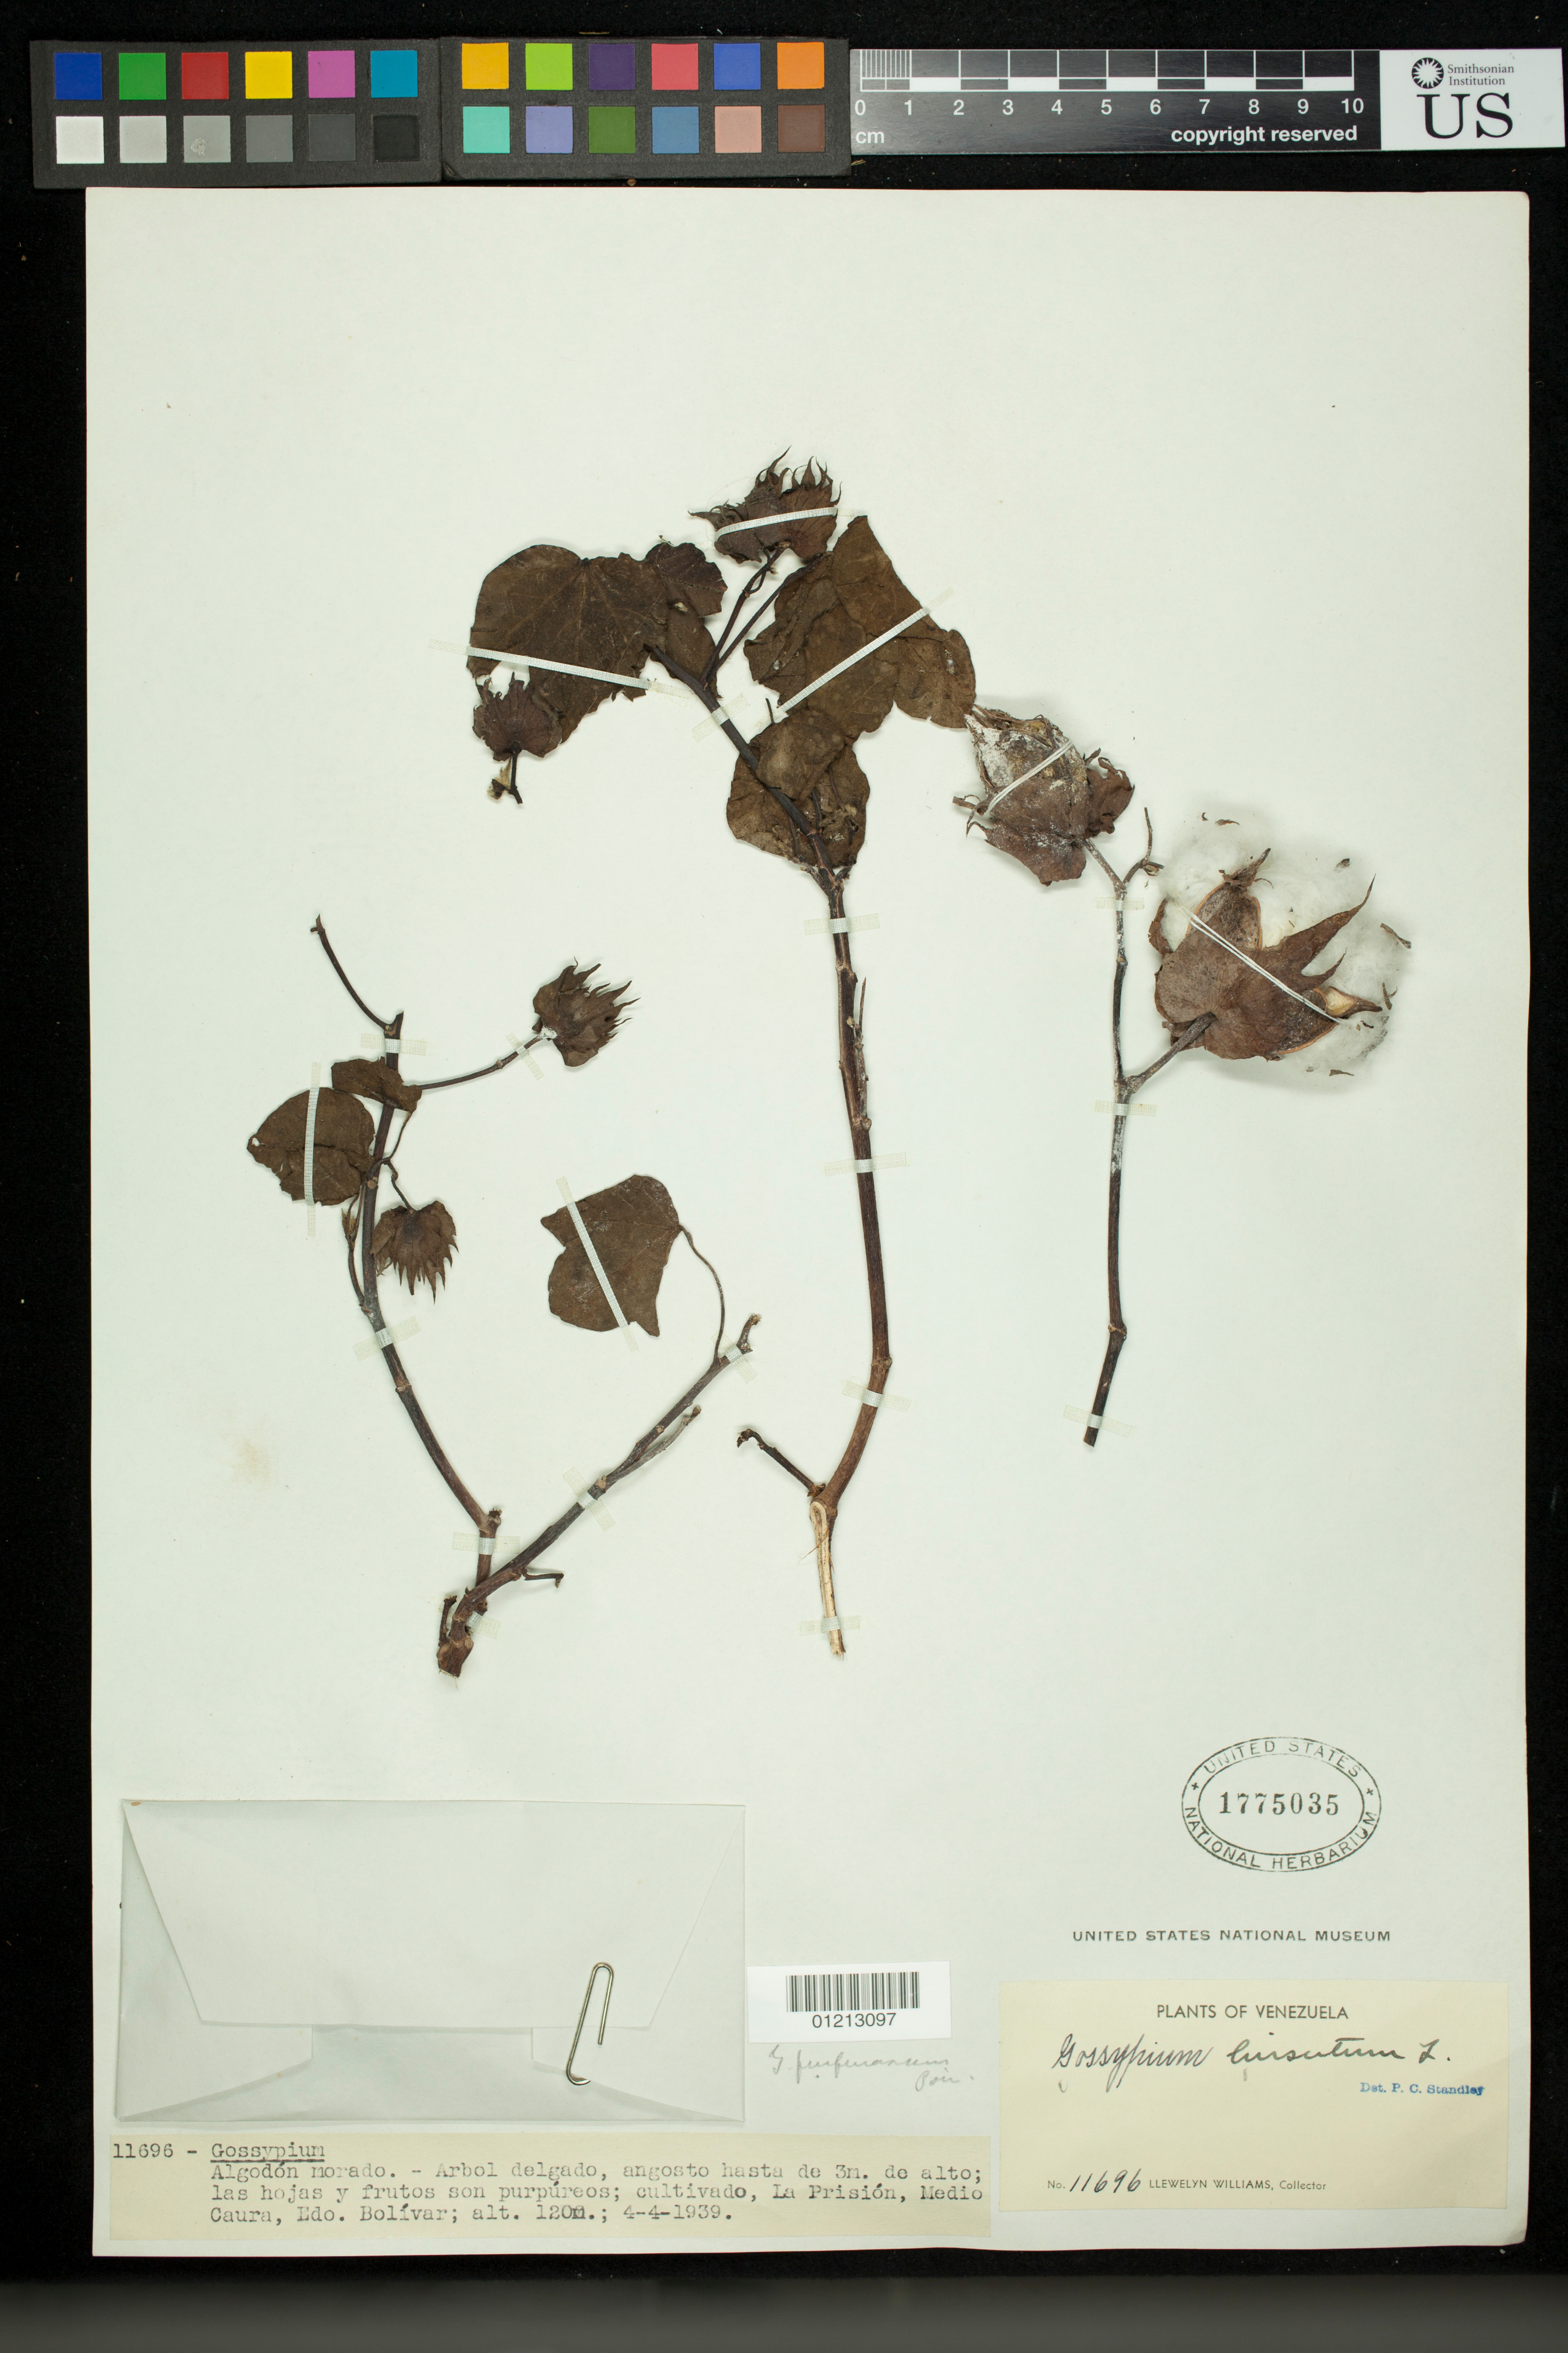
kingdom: Plantae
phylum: Tracheophyta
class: Magnoliopsida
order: Malvales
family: Malvaceae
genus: Gossypium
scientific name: Gossypium purpurascens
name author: Poir.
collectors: Ll. Williams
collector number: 11696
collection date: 1939-04-04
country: Venezuela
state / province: Bolivar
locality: La Prision, Medio Caura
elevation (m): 120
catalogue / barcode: US 1775035